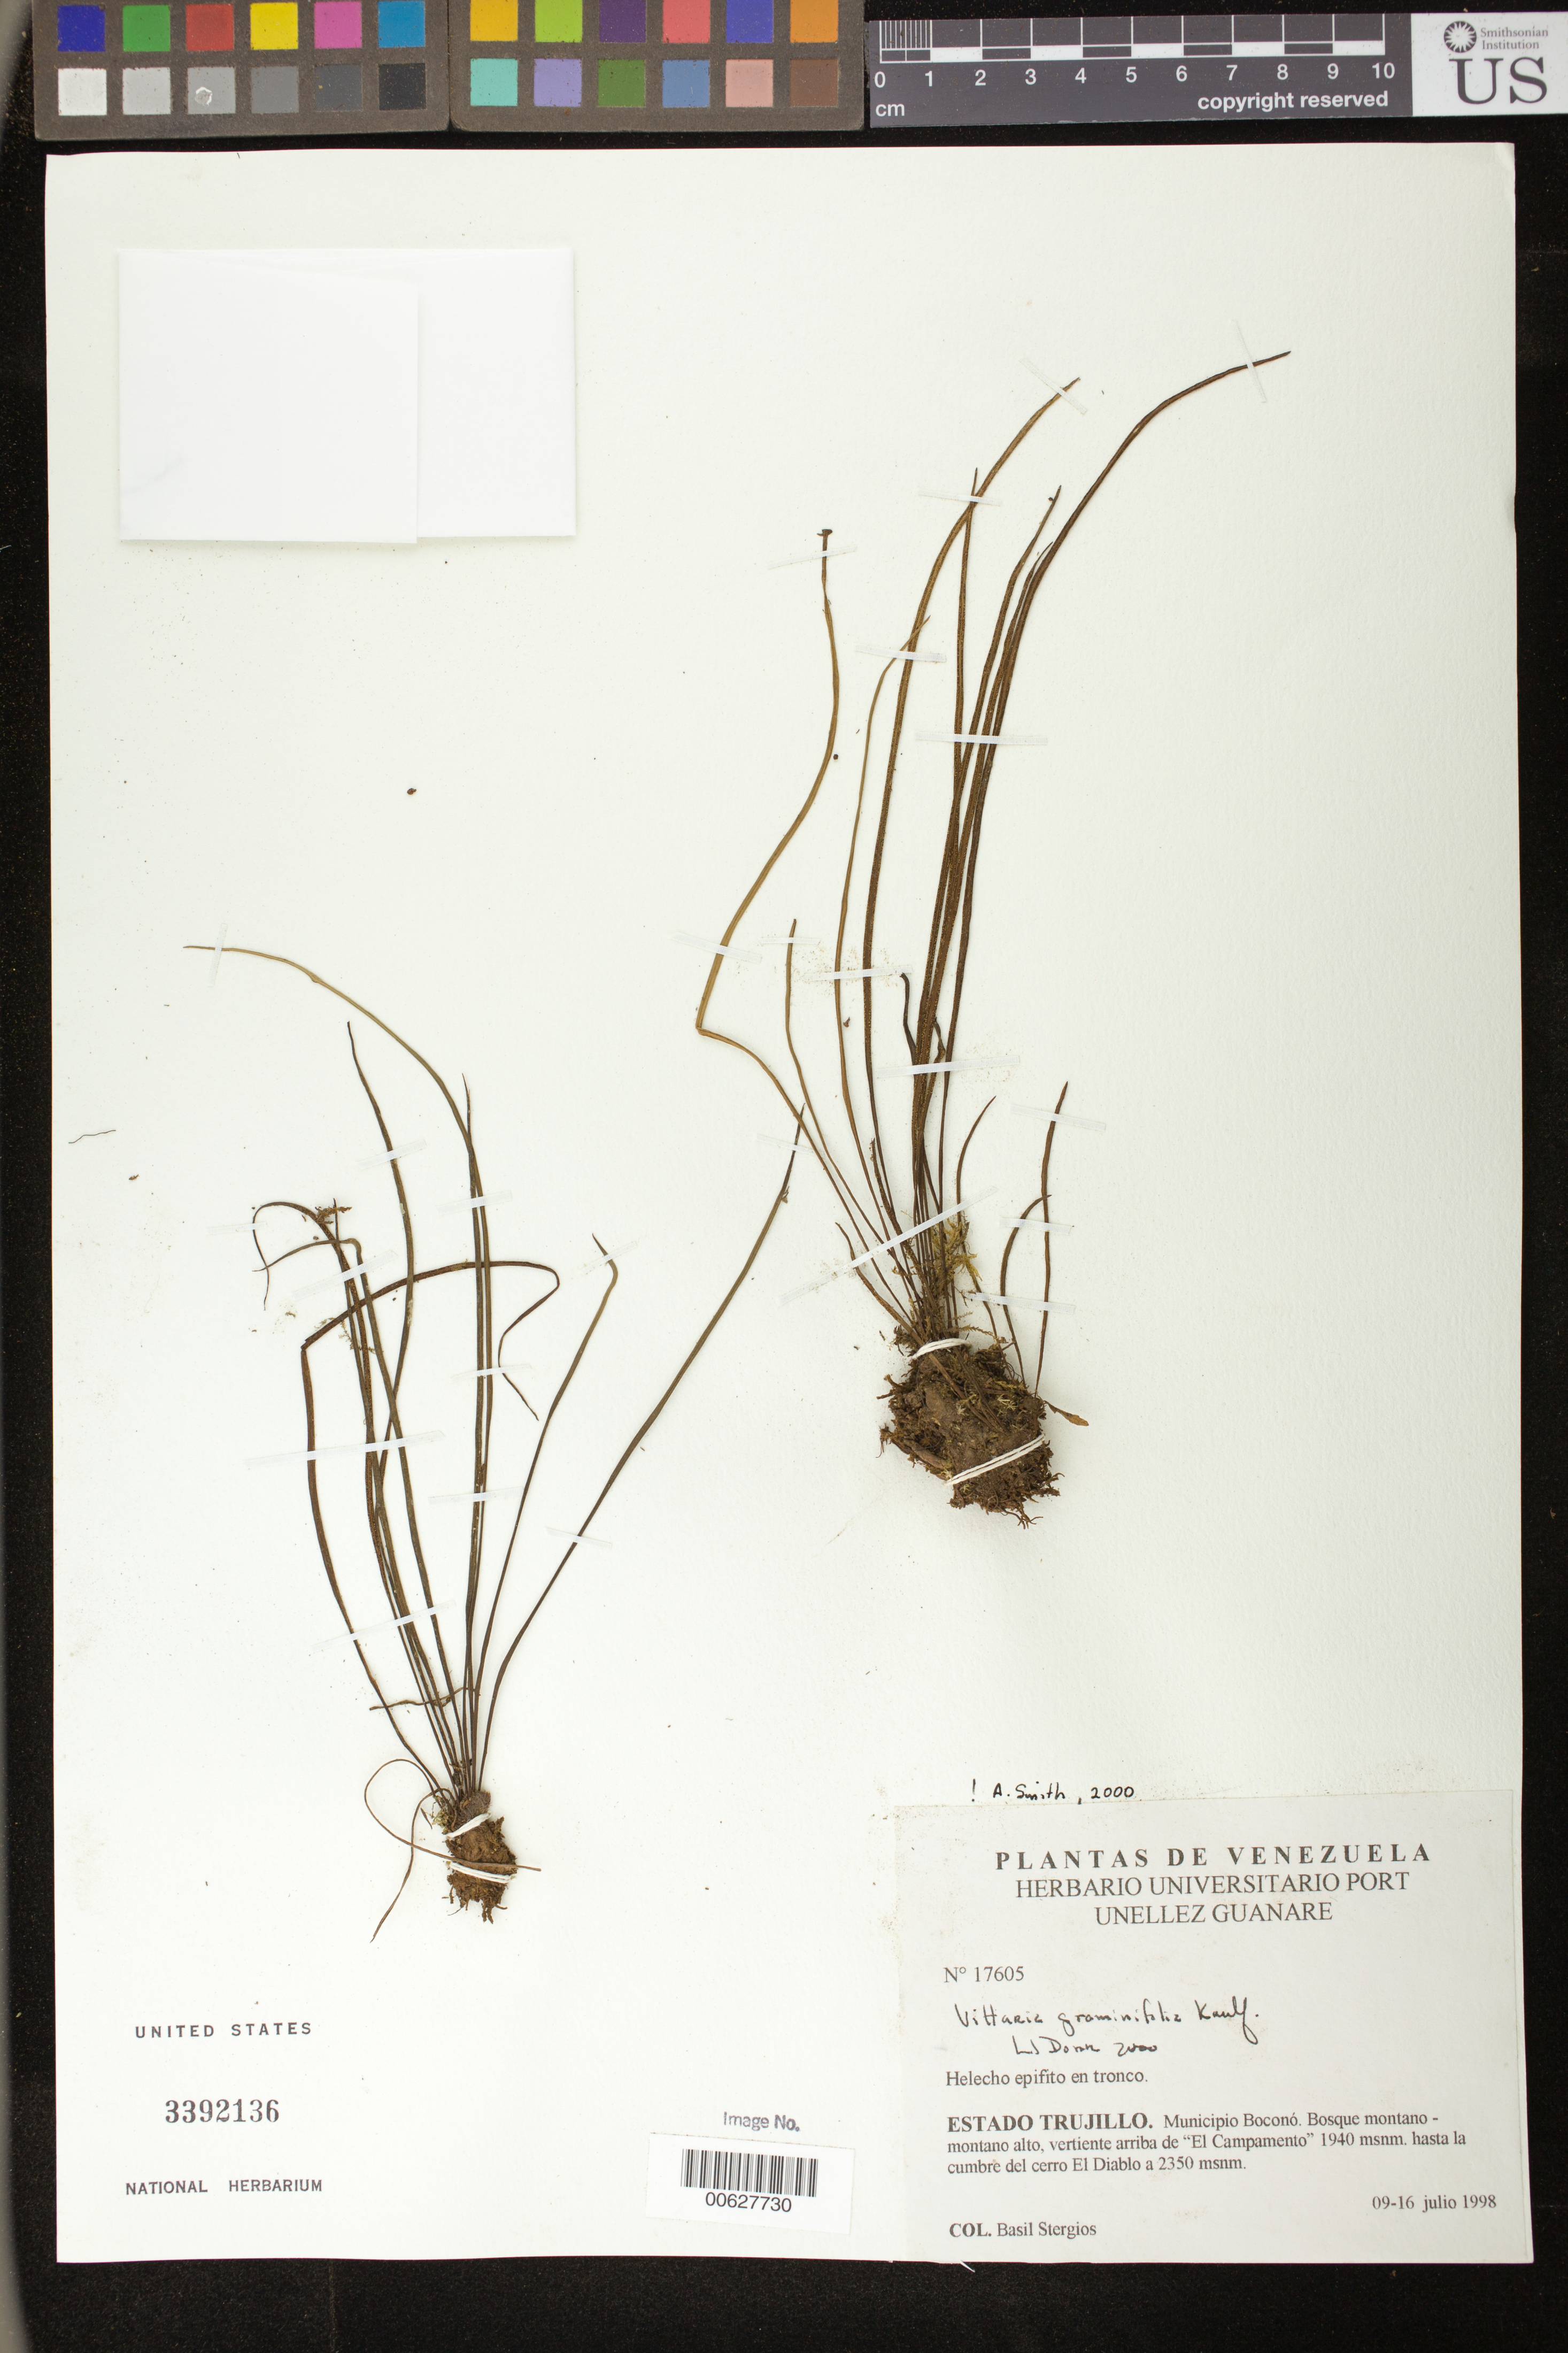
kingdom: Plantae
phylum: Tracheophyta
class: Polypodiopsida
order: Polypodiales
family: Pteridaceae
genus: Vittaria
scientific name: Vittaria graminifolia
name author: Kaulf.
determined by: Dorr, L. J., (BOT), Smithsonian Institution - National Museum of Natural History (UNITED STATES)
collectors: B. G. Stergios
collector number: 17605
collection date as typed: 09 Jul 1998 to 16 Jul 1998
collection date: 1998-07-09/1998-07-16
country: Venezuela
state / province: Trujillo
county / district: Boconó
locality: Vertiente arriba de El Campamento 1940 m hasta la cumbre del cerro El Diablo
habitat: Bosque montano - montano alto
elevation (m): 1940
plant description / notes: PORT, US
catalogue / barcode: US 3392136